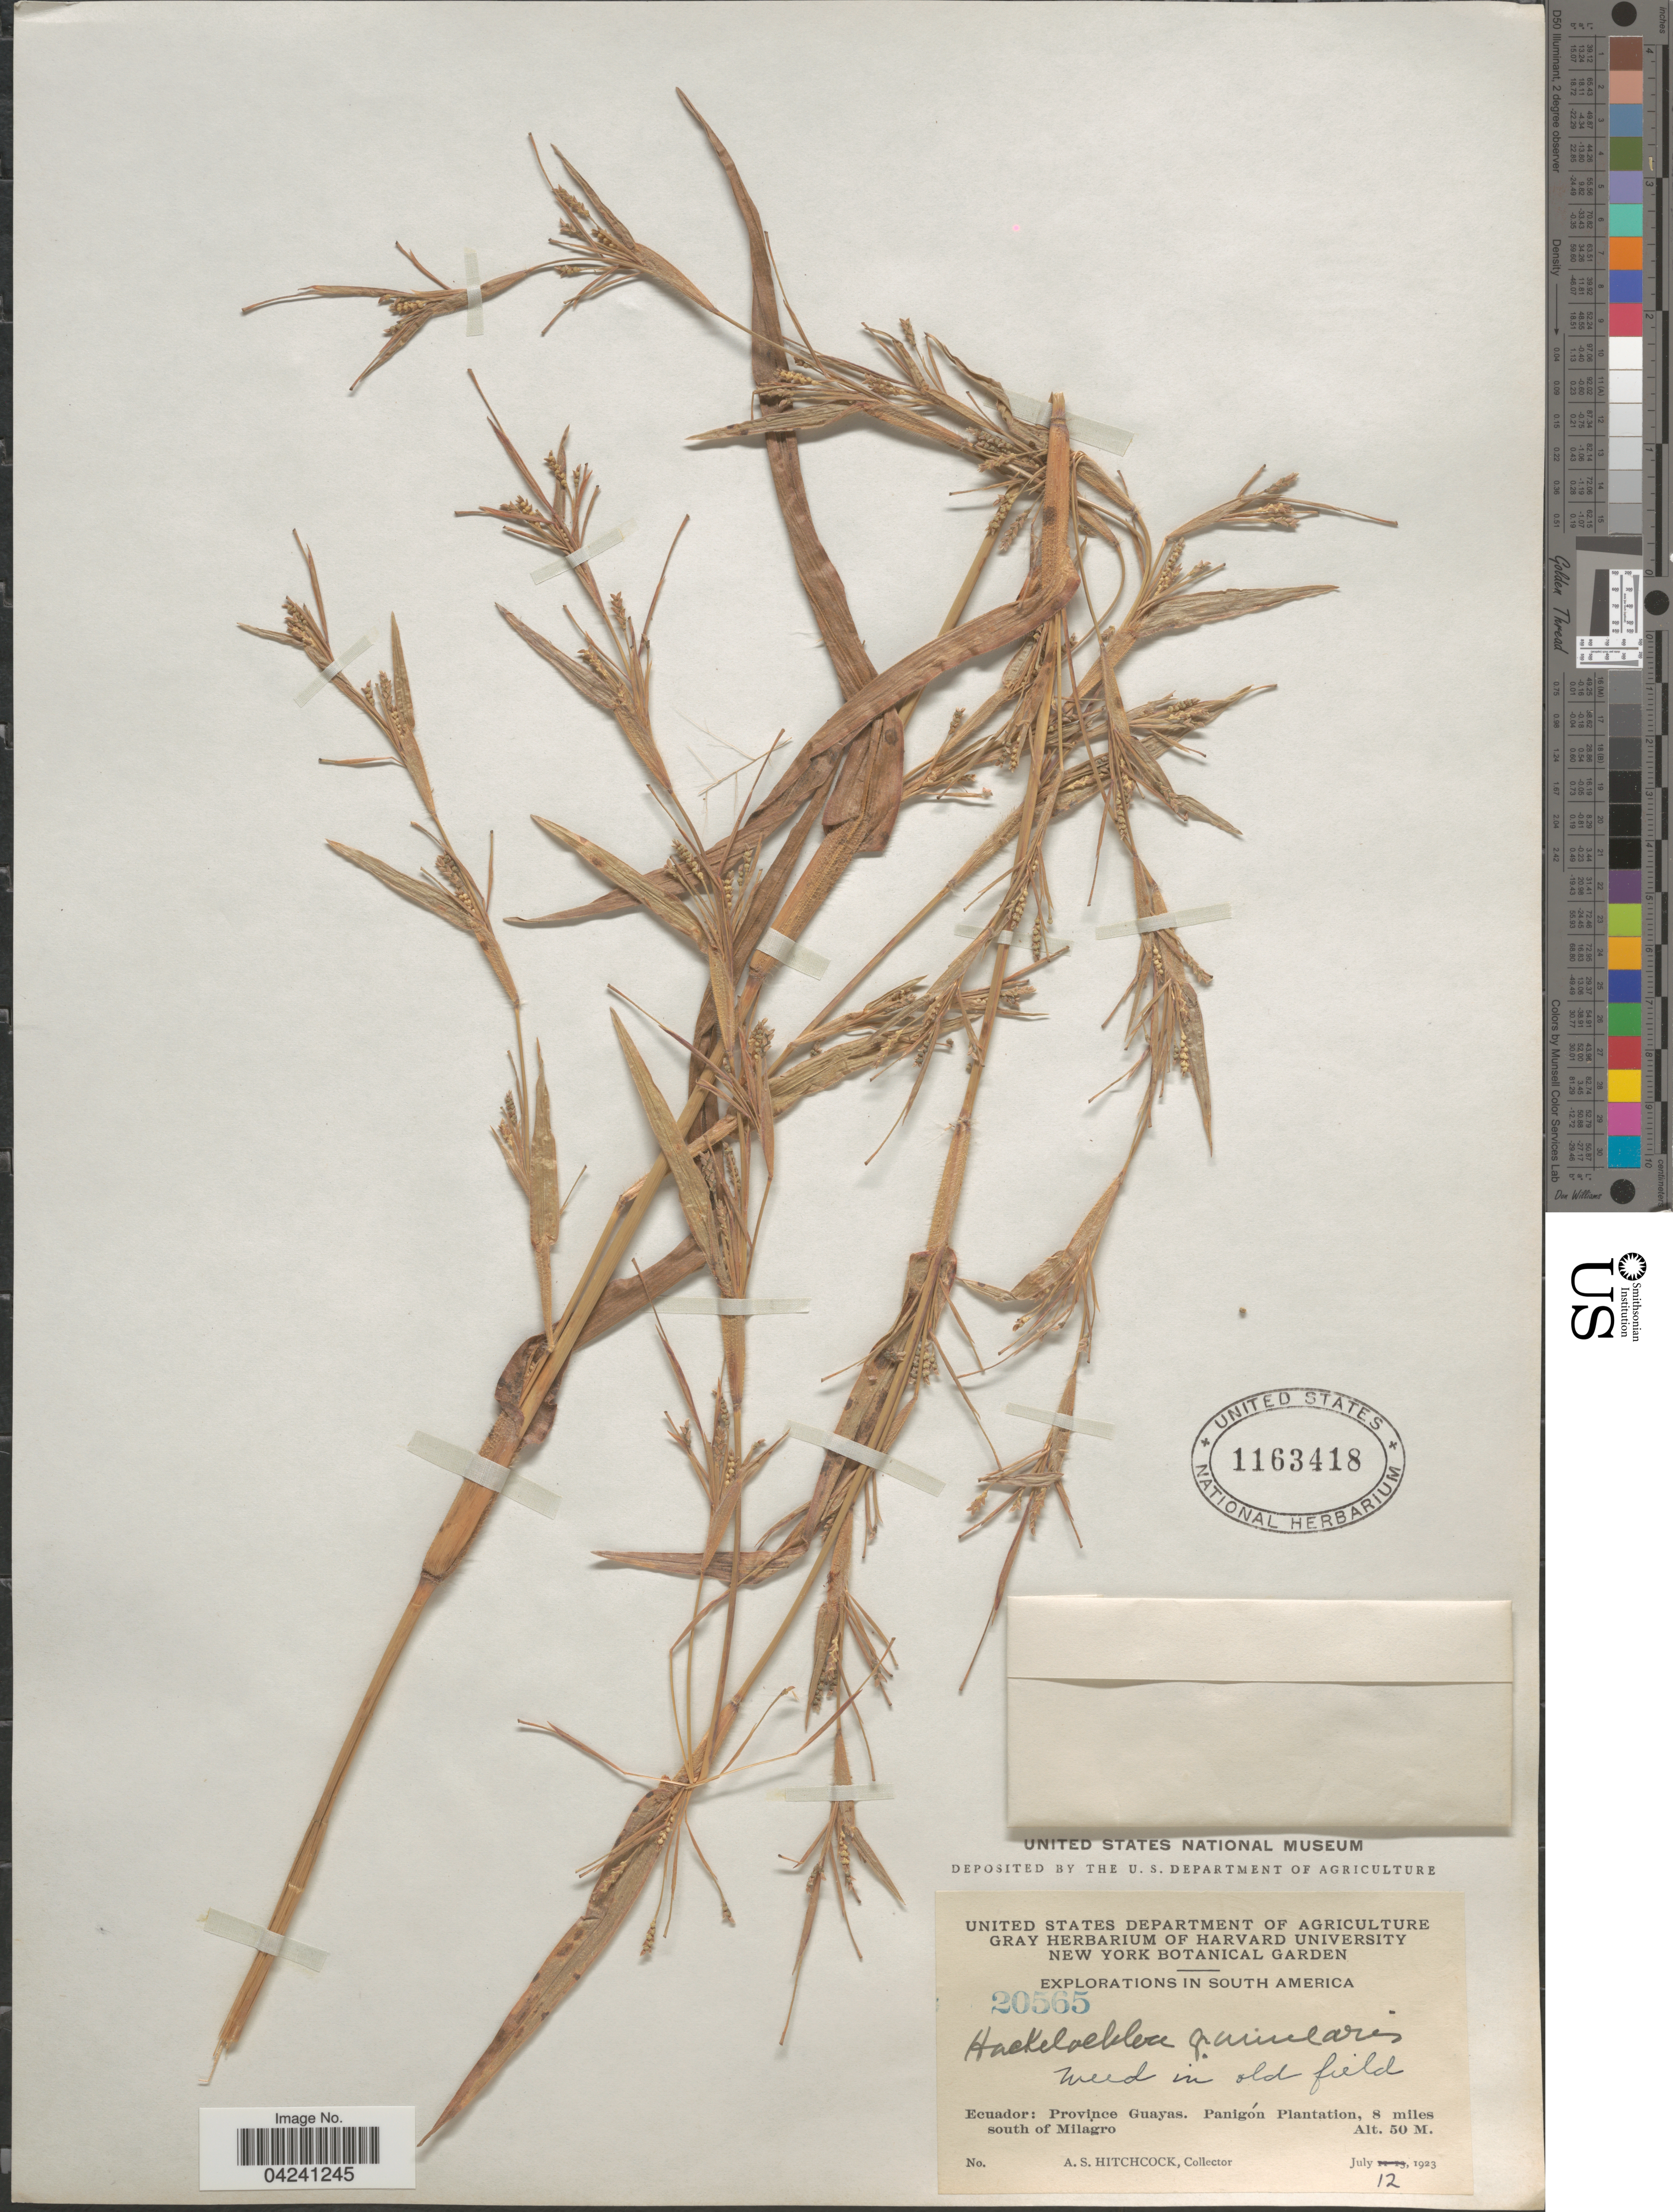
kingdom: Plantae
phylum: Tracheophyta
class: Liliopsida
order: Poales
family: Poaceae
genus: Hackelochloa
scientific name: Hackelochloa granularis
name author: (L.) Kuntze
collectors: A. S. Hitchcock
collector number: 20565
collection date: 1923-07-12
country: Ecuador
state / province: Guayas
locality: Exploration in South America. Province Guayas. Panigón Plantation, 8 miles south of Milagro.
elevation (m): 50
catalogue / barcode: US 1163418